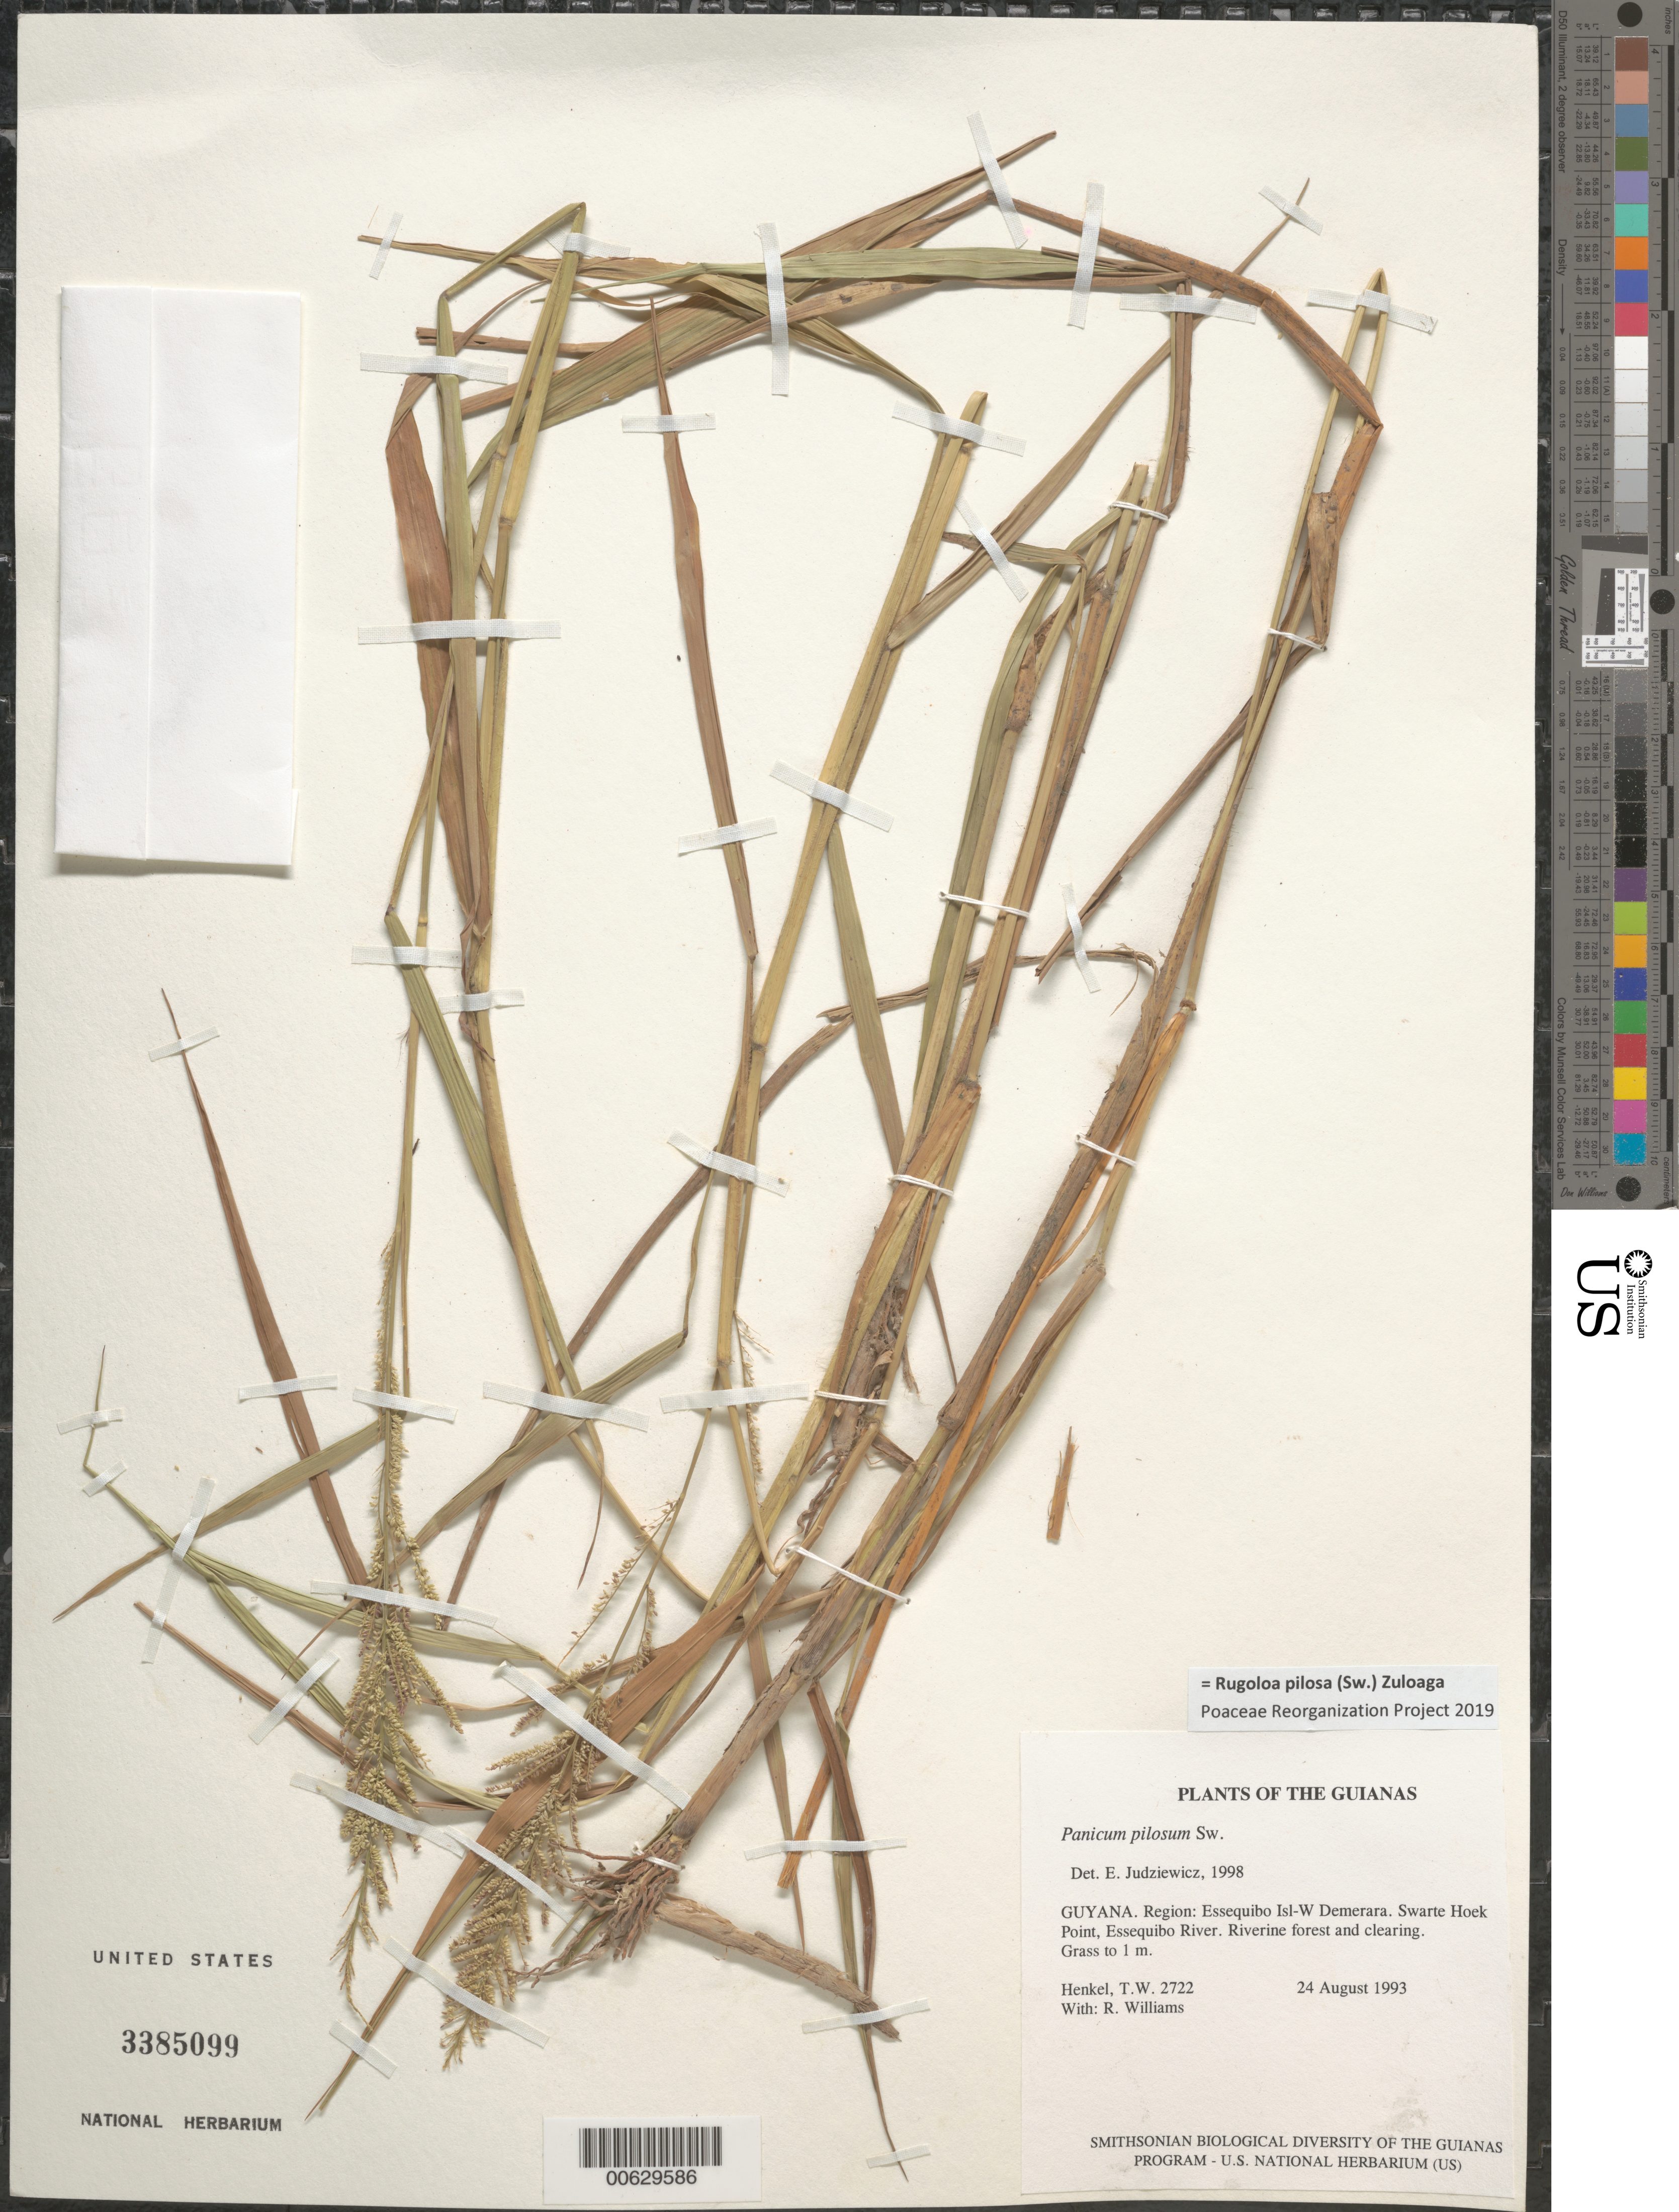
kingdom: Plantae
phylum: Tracheophyta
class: Liliopsida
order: Poales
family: Poaceae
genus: Panicum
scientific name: Panicum pilosum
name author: Sw.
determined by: Judziewicz, E. J.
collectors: T. Henkel & R. Williams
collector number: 2722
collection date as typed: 24 August 1993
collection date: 1993-08-24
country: Guyana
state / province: Essequibo Isl-W. Demerara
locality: Swarte Hoek Point, Essequibo River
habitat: Riverine forest and clearing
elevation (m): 8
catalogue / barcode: US 3385099